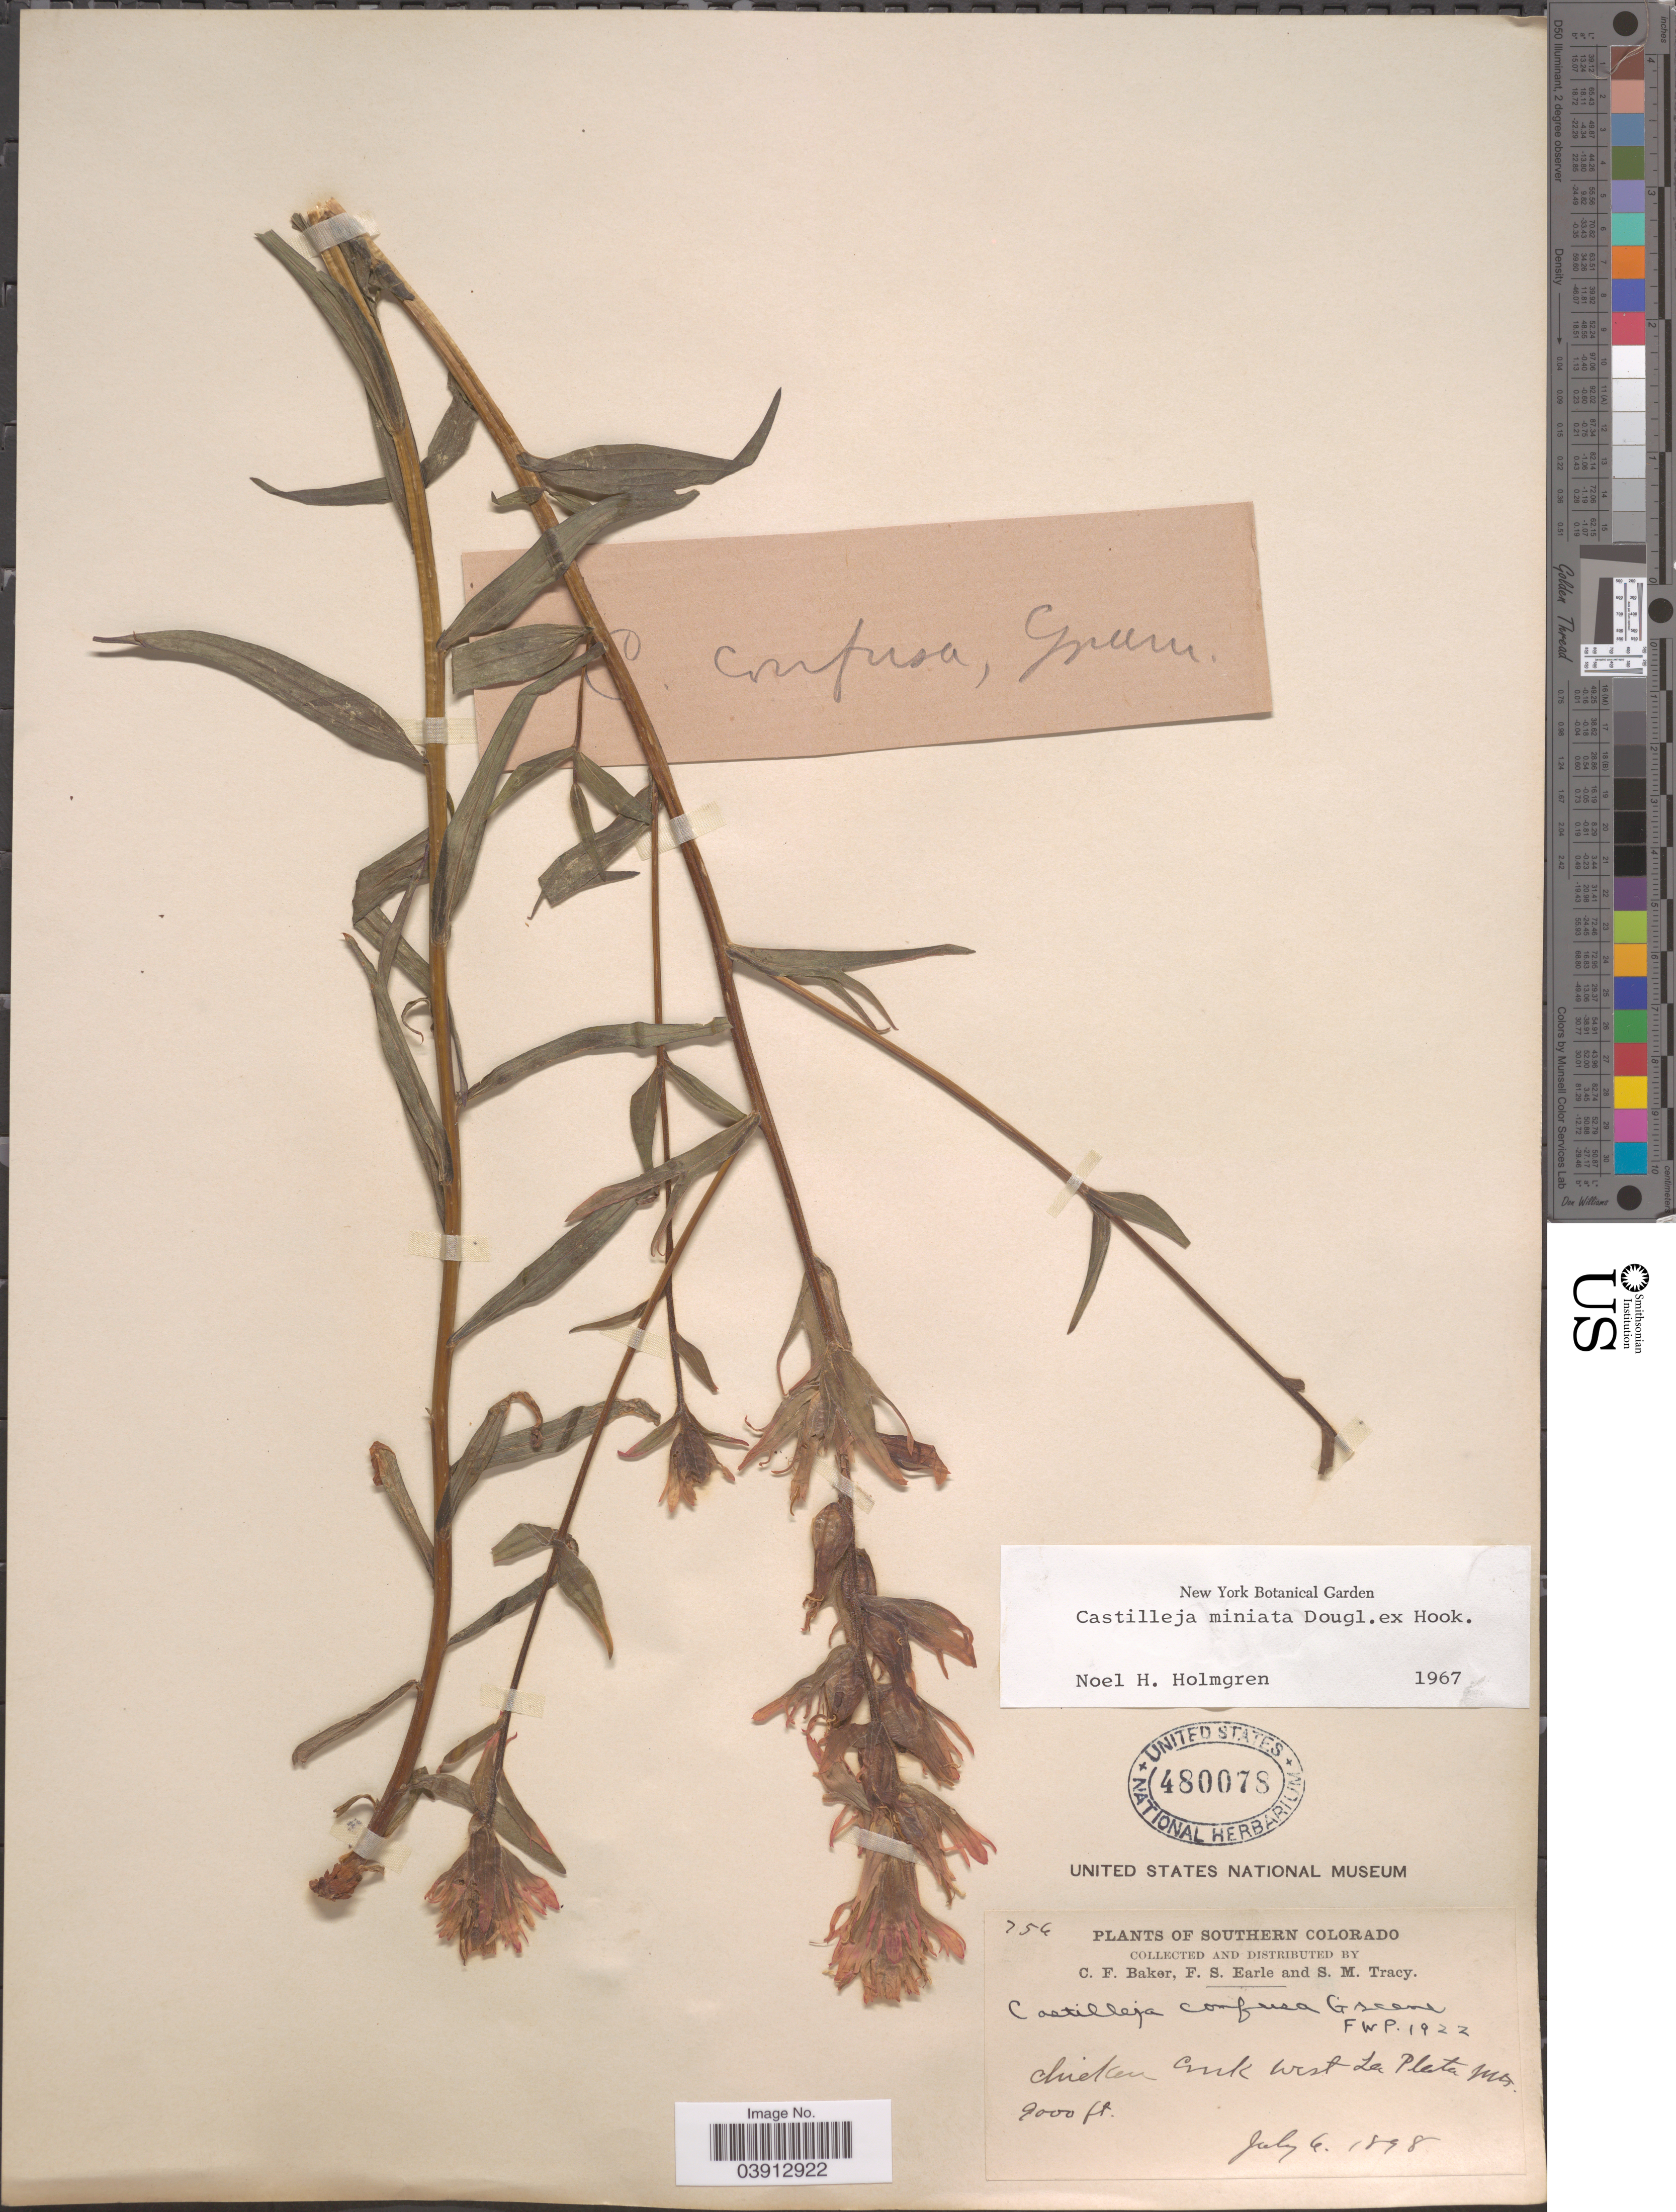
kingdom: Plantae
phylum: Tracheophyta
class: Magnoliopsida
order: Lamiales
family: Orobanchaceae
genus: Castilleja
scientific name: Castilleja miniata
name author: Douglas ex Hook.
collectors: C. F. Baker, F. S. Earle & S. M. Tracy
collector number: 756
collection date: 1898-07-06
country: United States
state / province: Colorado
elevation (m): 2743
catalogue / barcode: US 480078